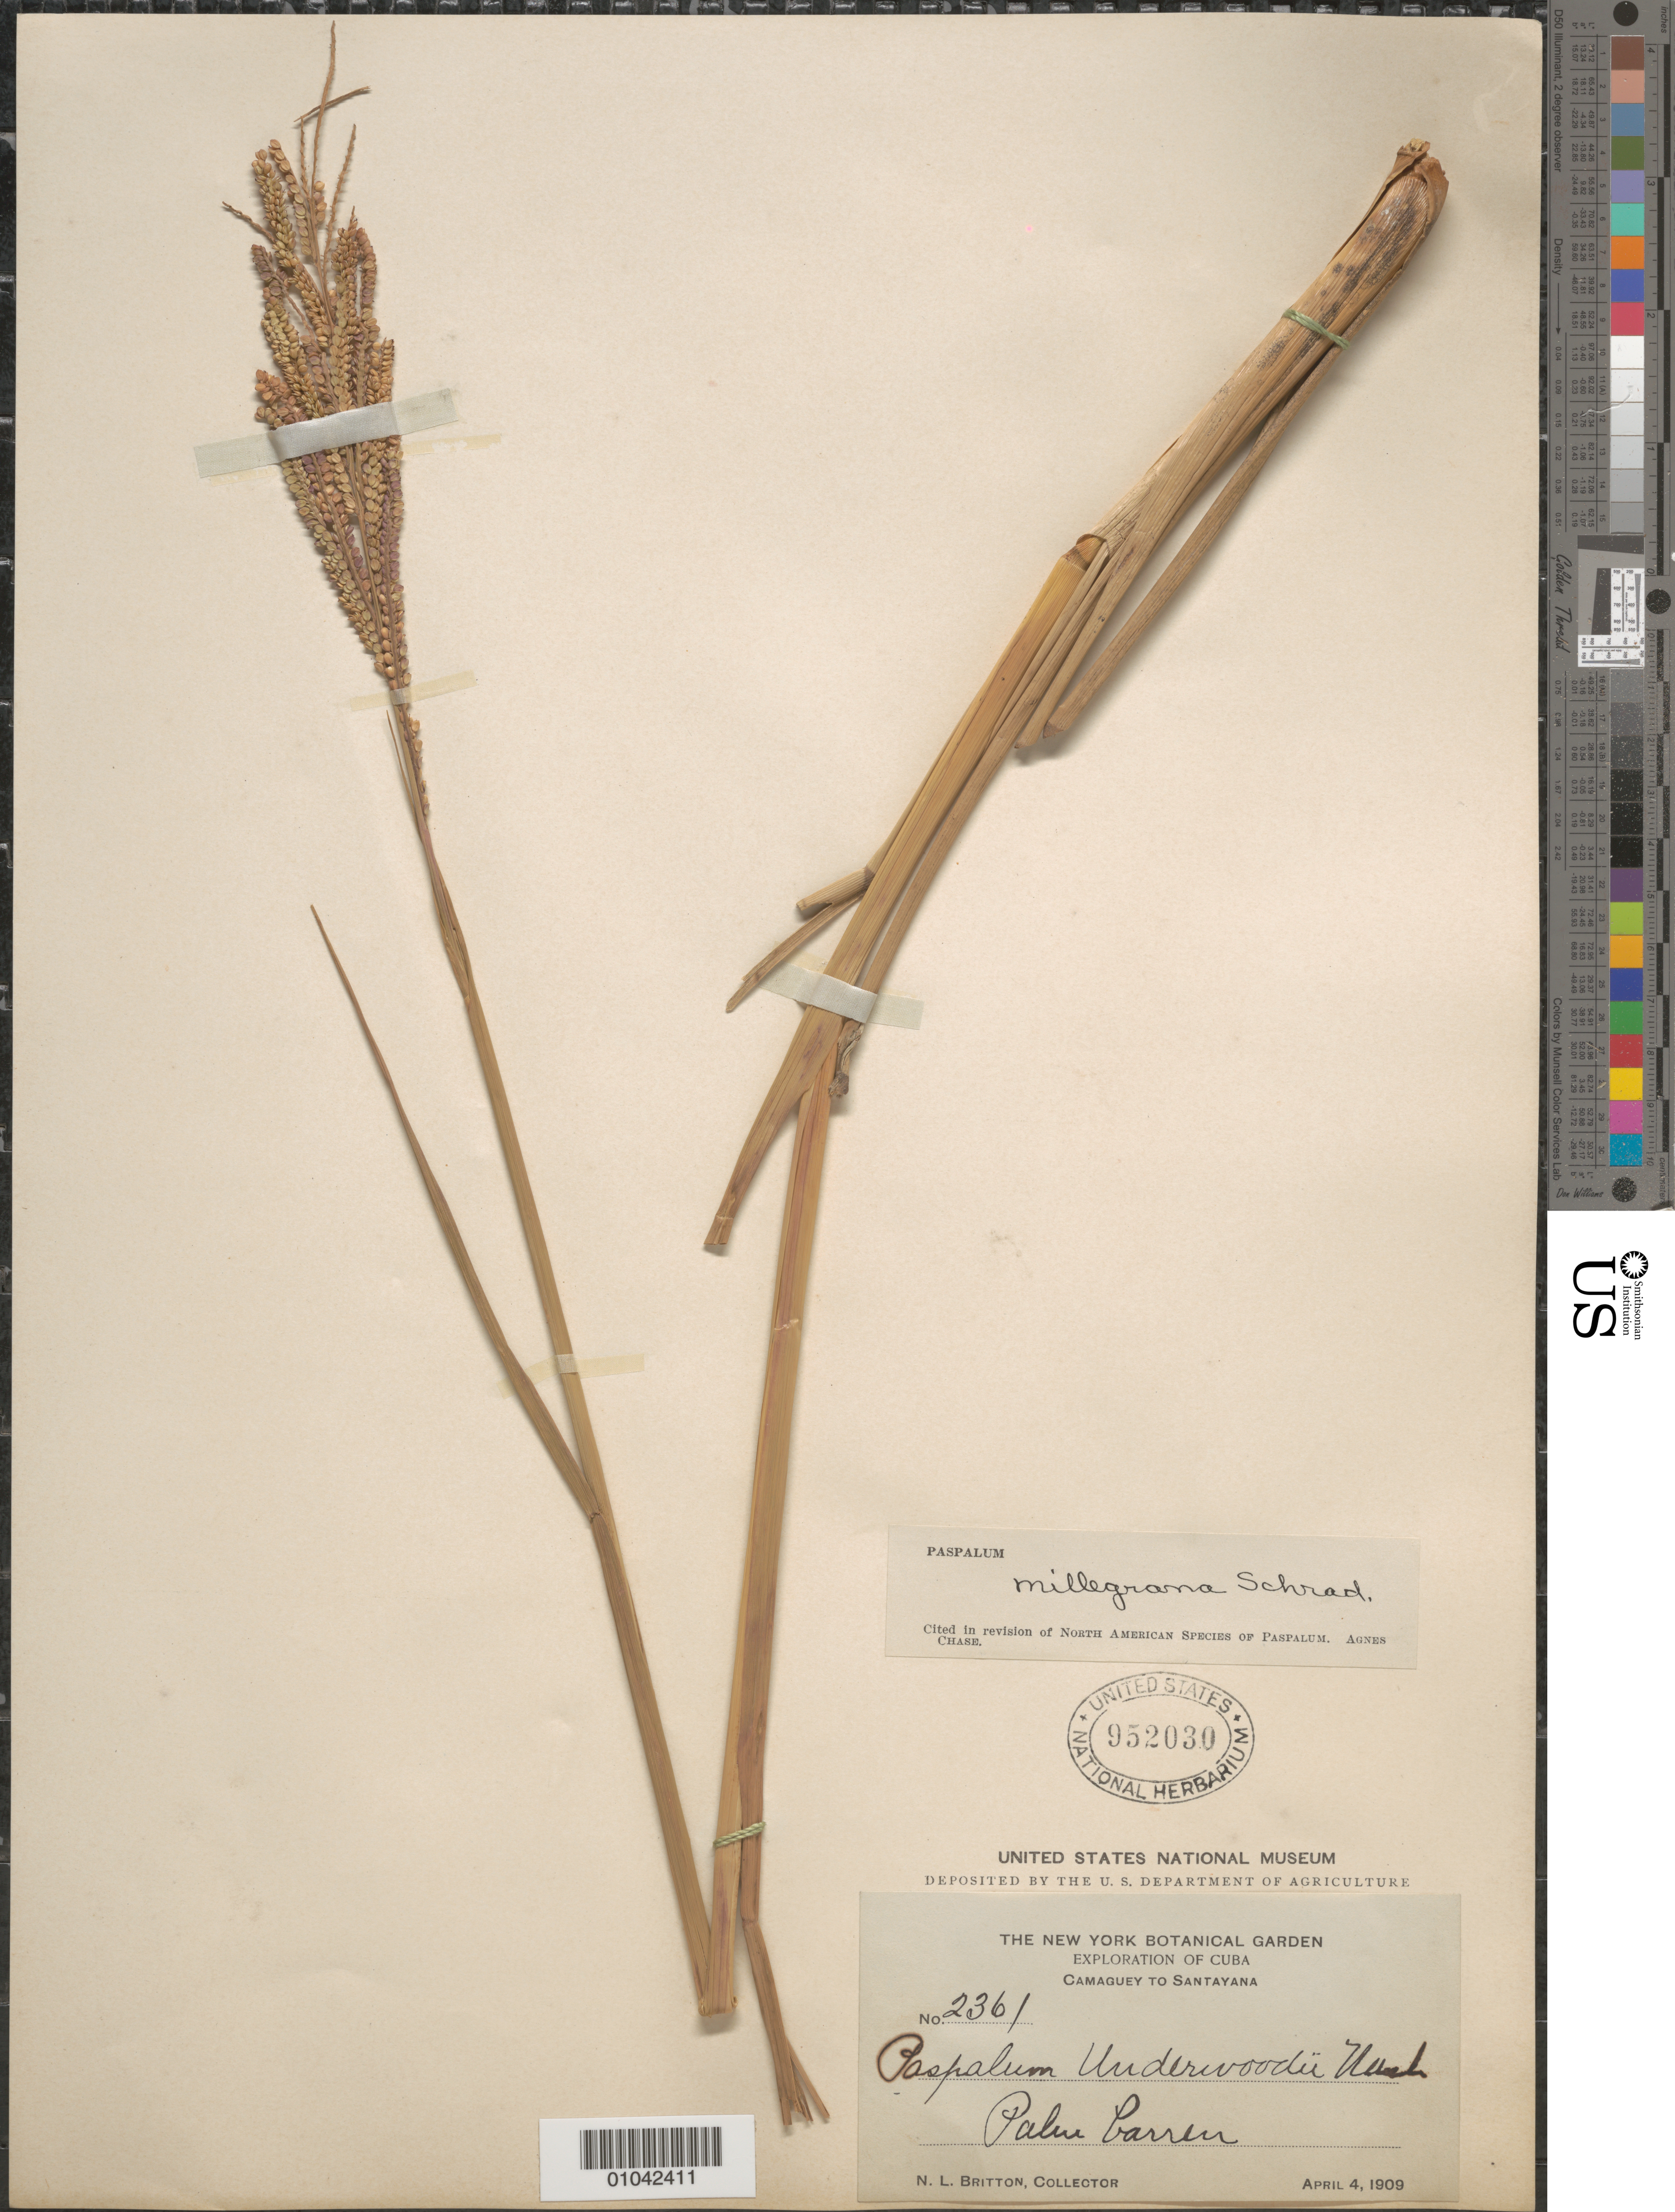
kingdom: Plantae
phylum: Tracheophyta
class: Liliopsida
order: Poales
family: Poaceae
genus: Paspalum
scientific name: Paspalum millegrana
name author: Schrad.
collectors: N. Britton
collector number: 2361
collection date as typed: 04 Apr 1909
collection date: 1909-04-04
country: Cuba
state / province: Camagüey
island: Cuba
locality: Camaguey to Santayana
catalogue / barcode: US 952030